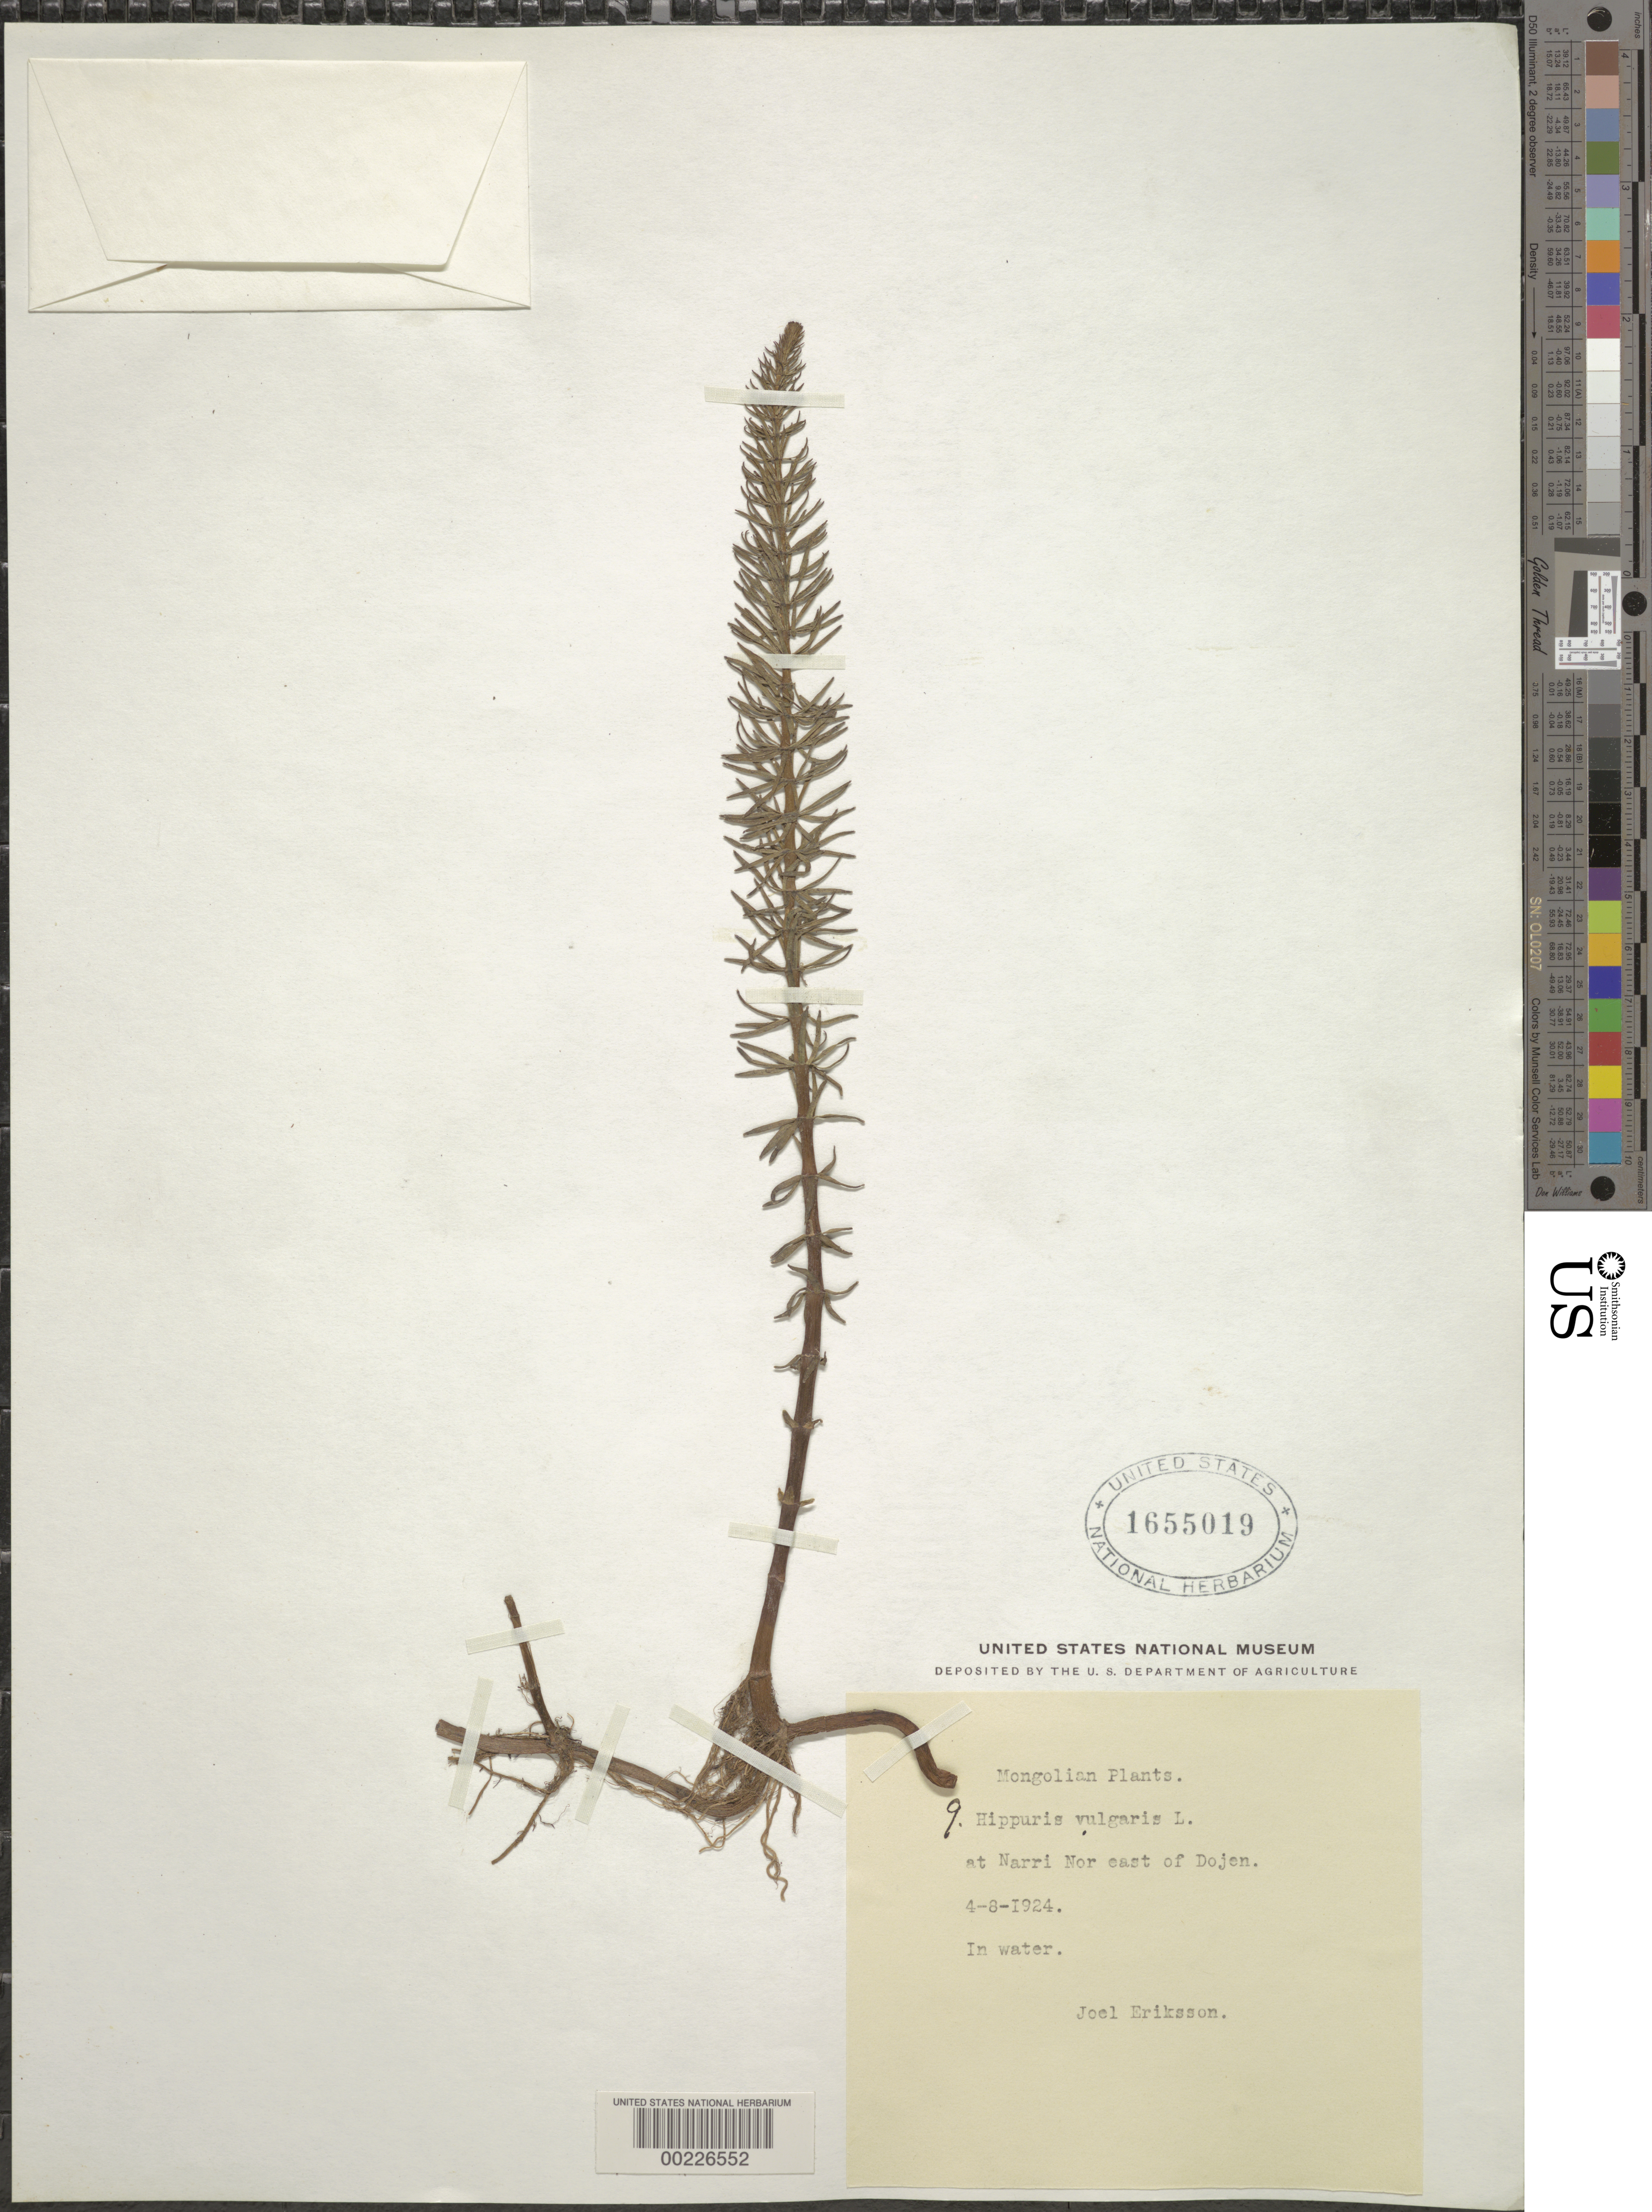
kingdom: Plantae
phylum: Tracheophyta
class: Magnoliopsida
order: Lamiales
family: Plantaginaceae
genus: Hippuris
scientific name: Hippuris vulgaris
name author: L.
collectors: J. Eriksson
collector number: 9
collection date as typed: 08 Apr 1924 or 04 Aug 1924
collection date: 1924-04-08 or 1924-08-04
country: Mongolia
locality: At narri nor e of dojen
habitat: In water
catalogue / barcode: US 1655019